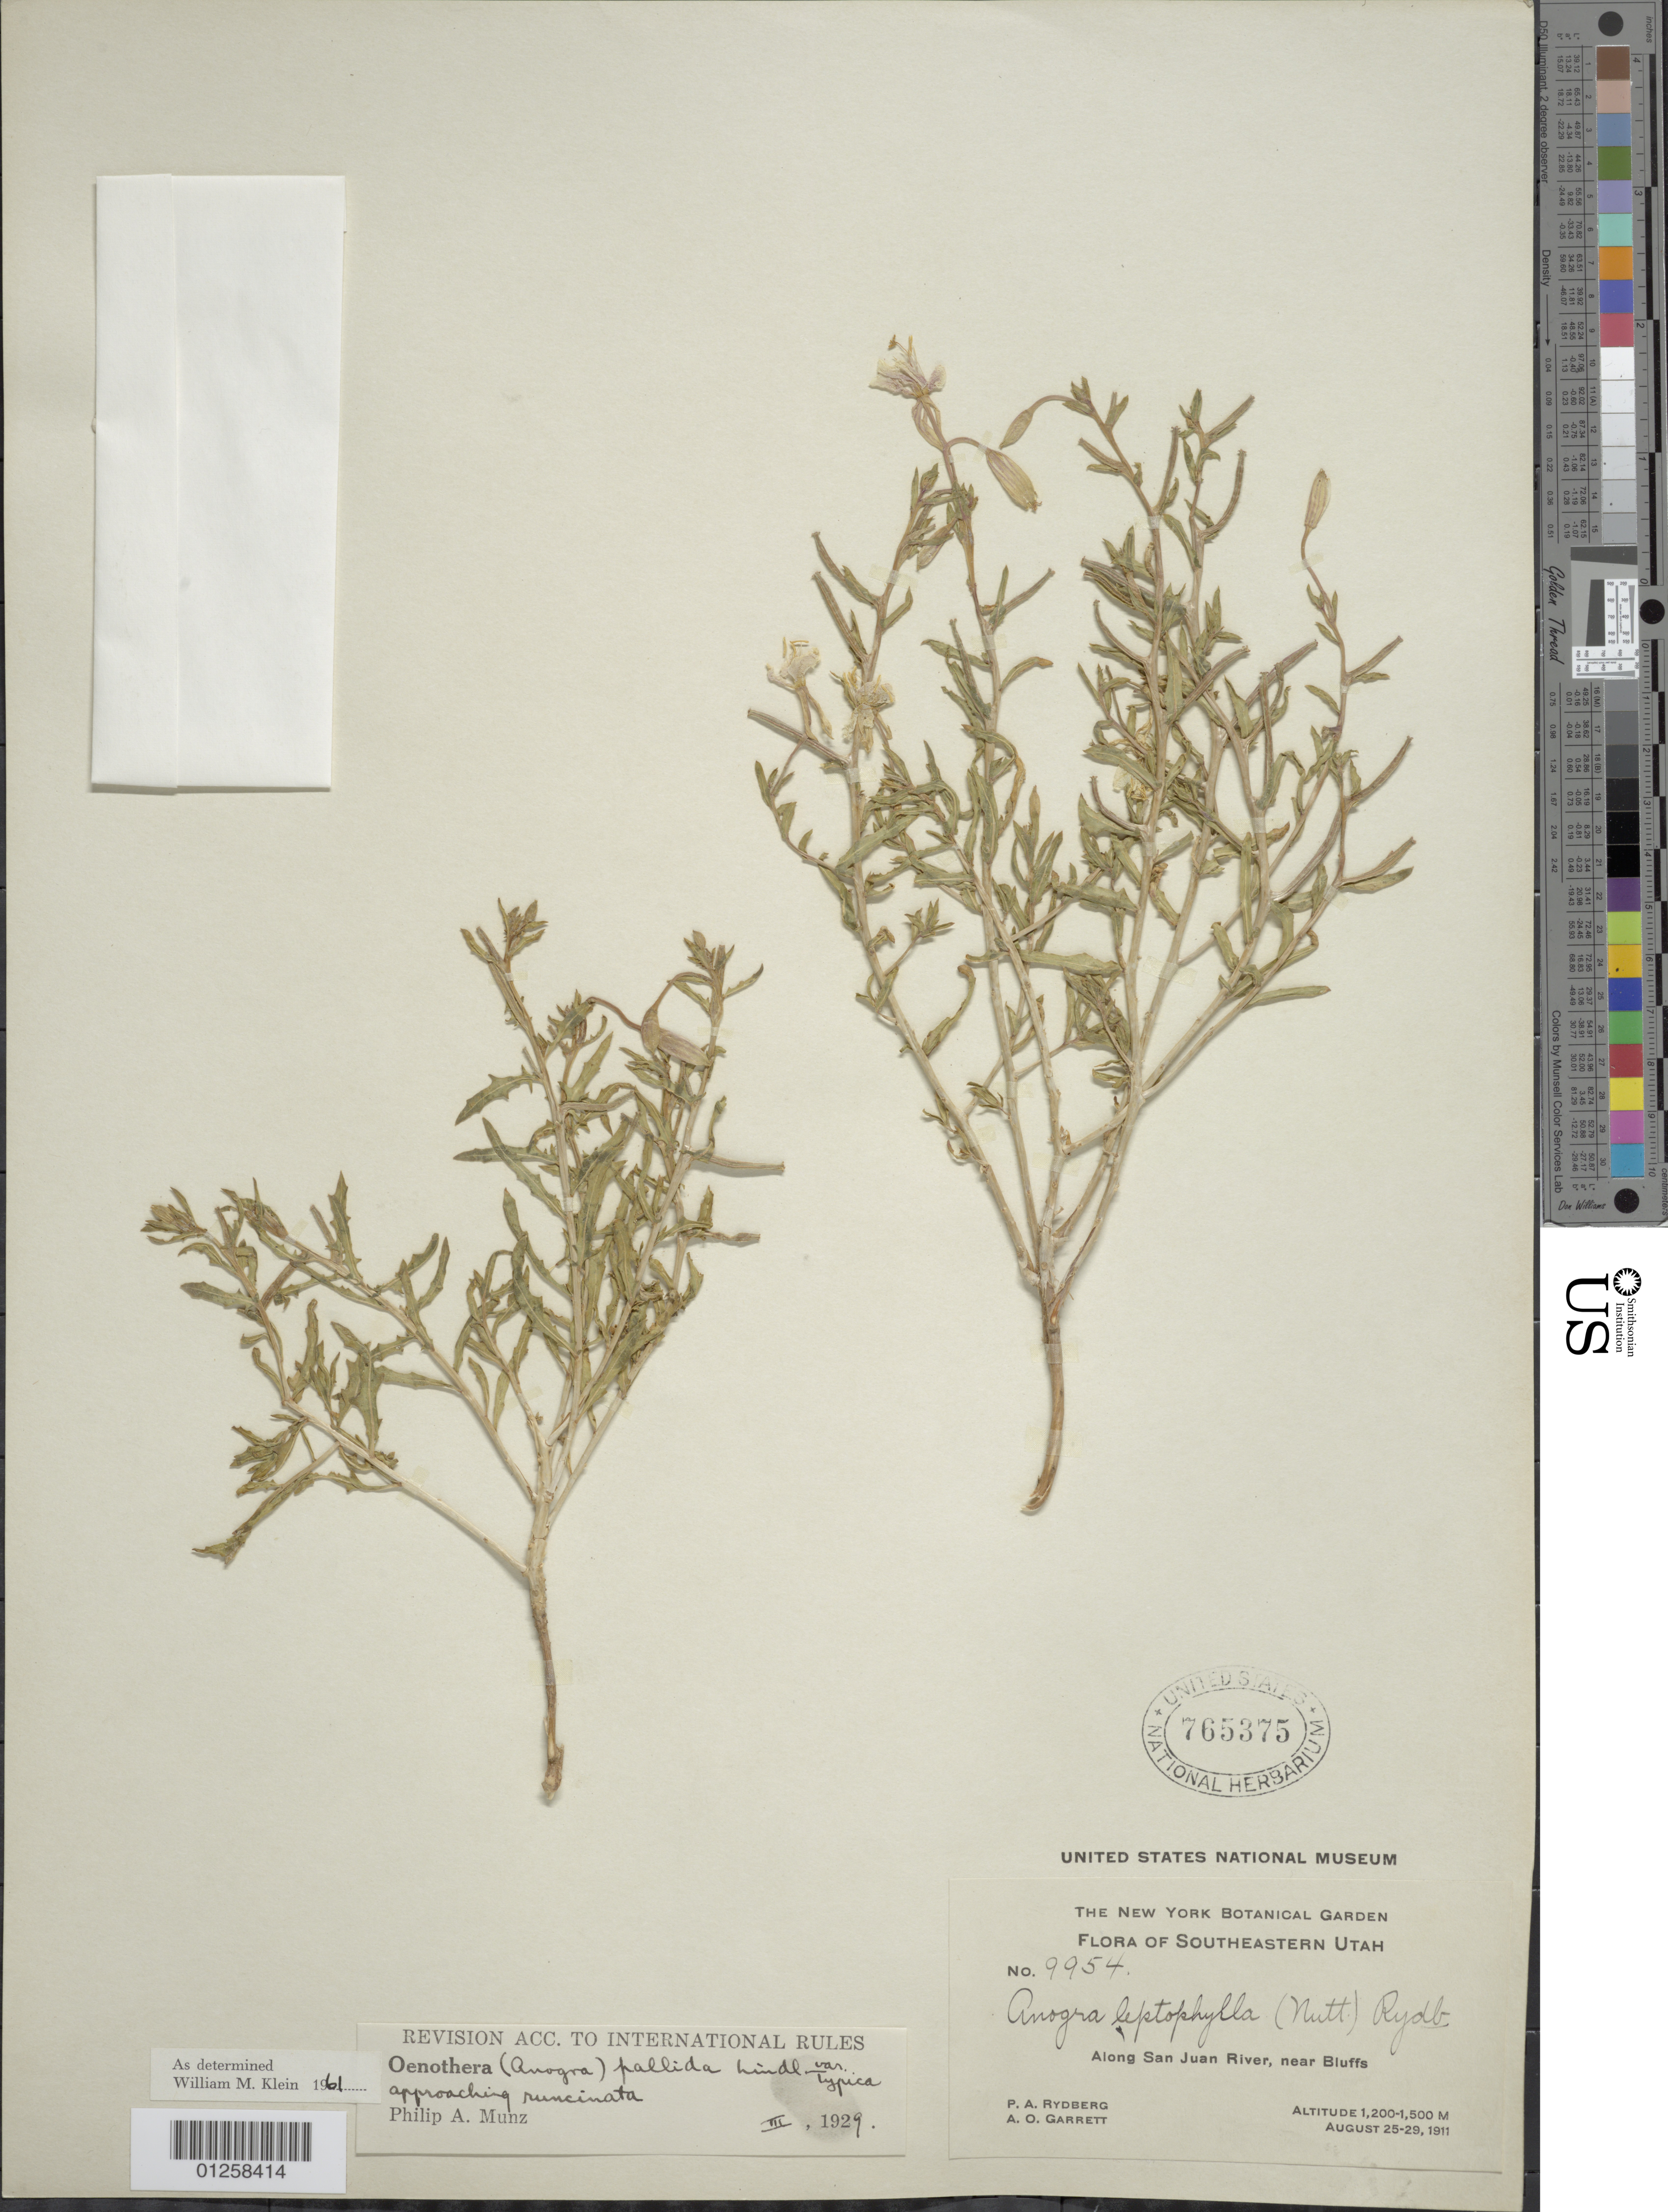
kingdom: Plantae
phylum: Tracheophyta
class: Magnoliopsida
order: Myrtales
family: Onagraceae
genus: Oenothera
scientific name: Oenothera pallida subsp. pallida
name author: Lindl.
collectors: P. A. Rydberg & A. O. Garrett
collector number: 9954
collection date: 1911-08-25/1911-08-29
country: United States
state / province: Utah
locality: Along San Juan River, near Bluffs.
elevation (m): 1200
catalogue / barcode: US 765375